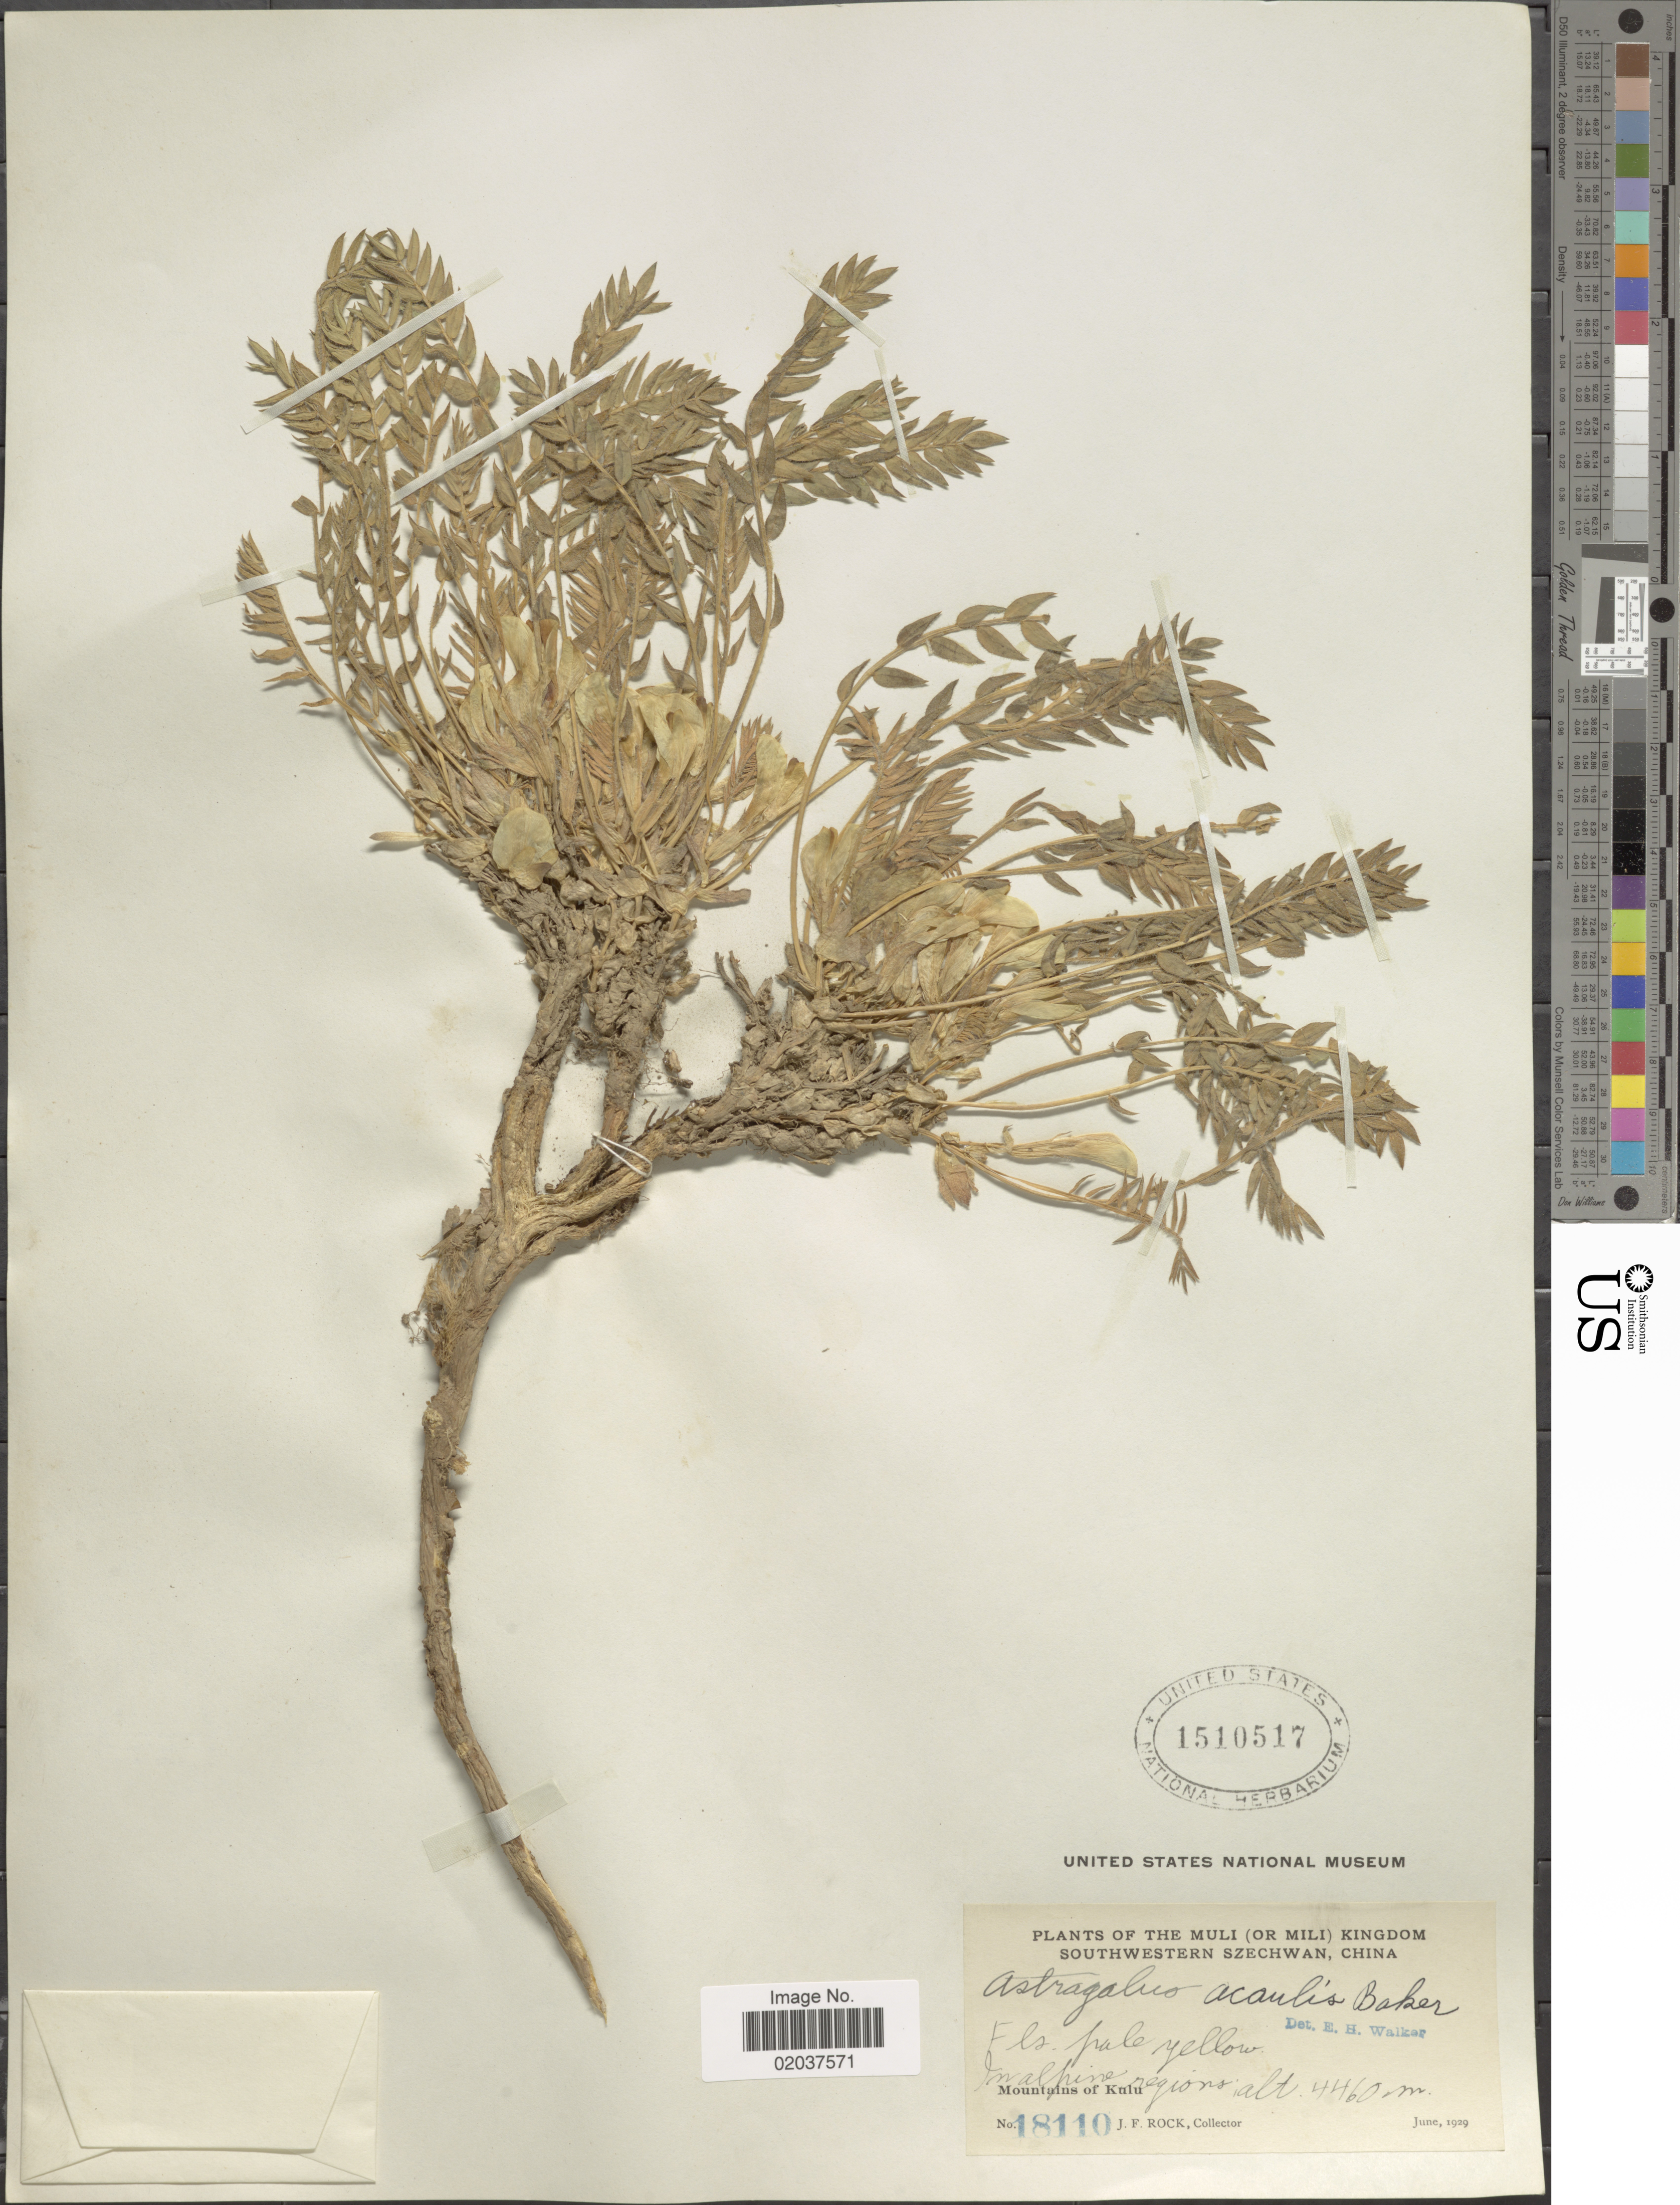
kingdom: Plantae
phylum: Tracheophyta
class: Magnoliopsida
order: Fabales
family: Fabaceae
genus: Astragalus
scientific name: Astragalus acaulis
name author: Baker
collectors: J. Rock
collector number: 18110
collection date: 1929-06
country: China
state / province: Sichuan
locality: The Muli (or Mili) Kingdom southwestern Szechwan, Mountains of Kulu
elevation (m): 4460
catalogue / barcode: US 1510517